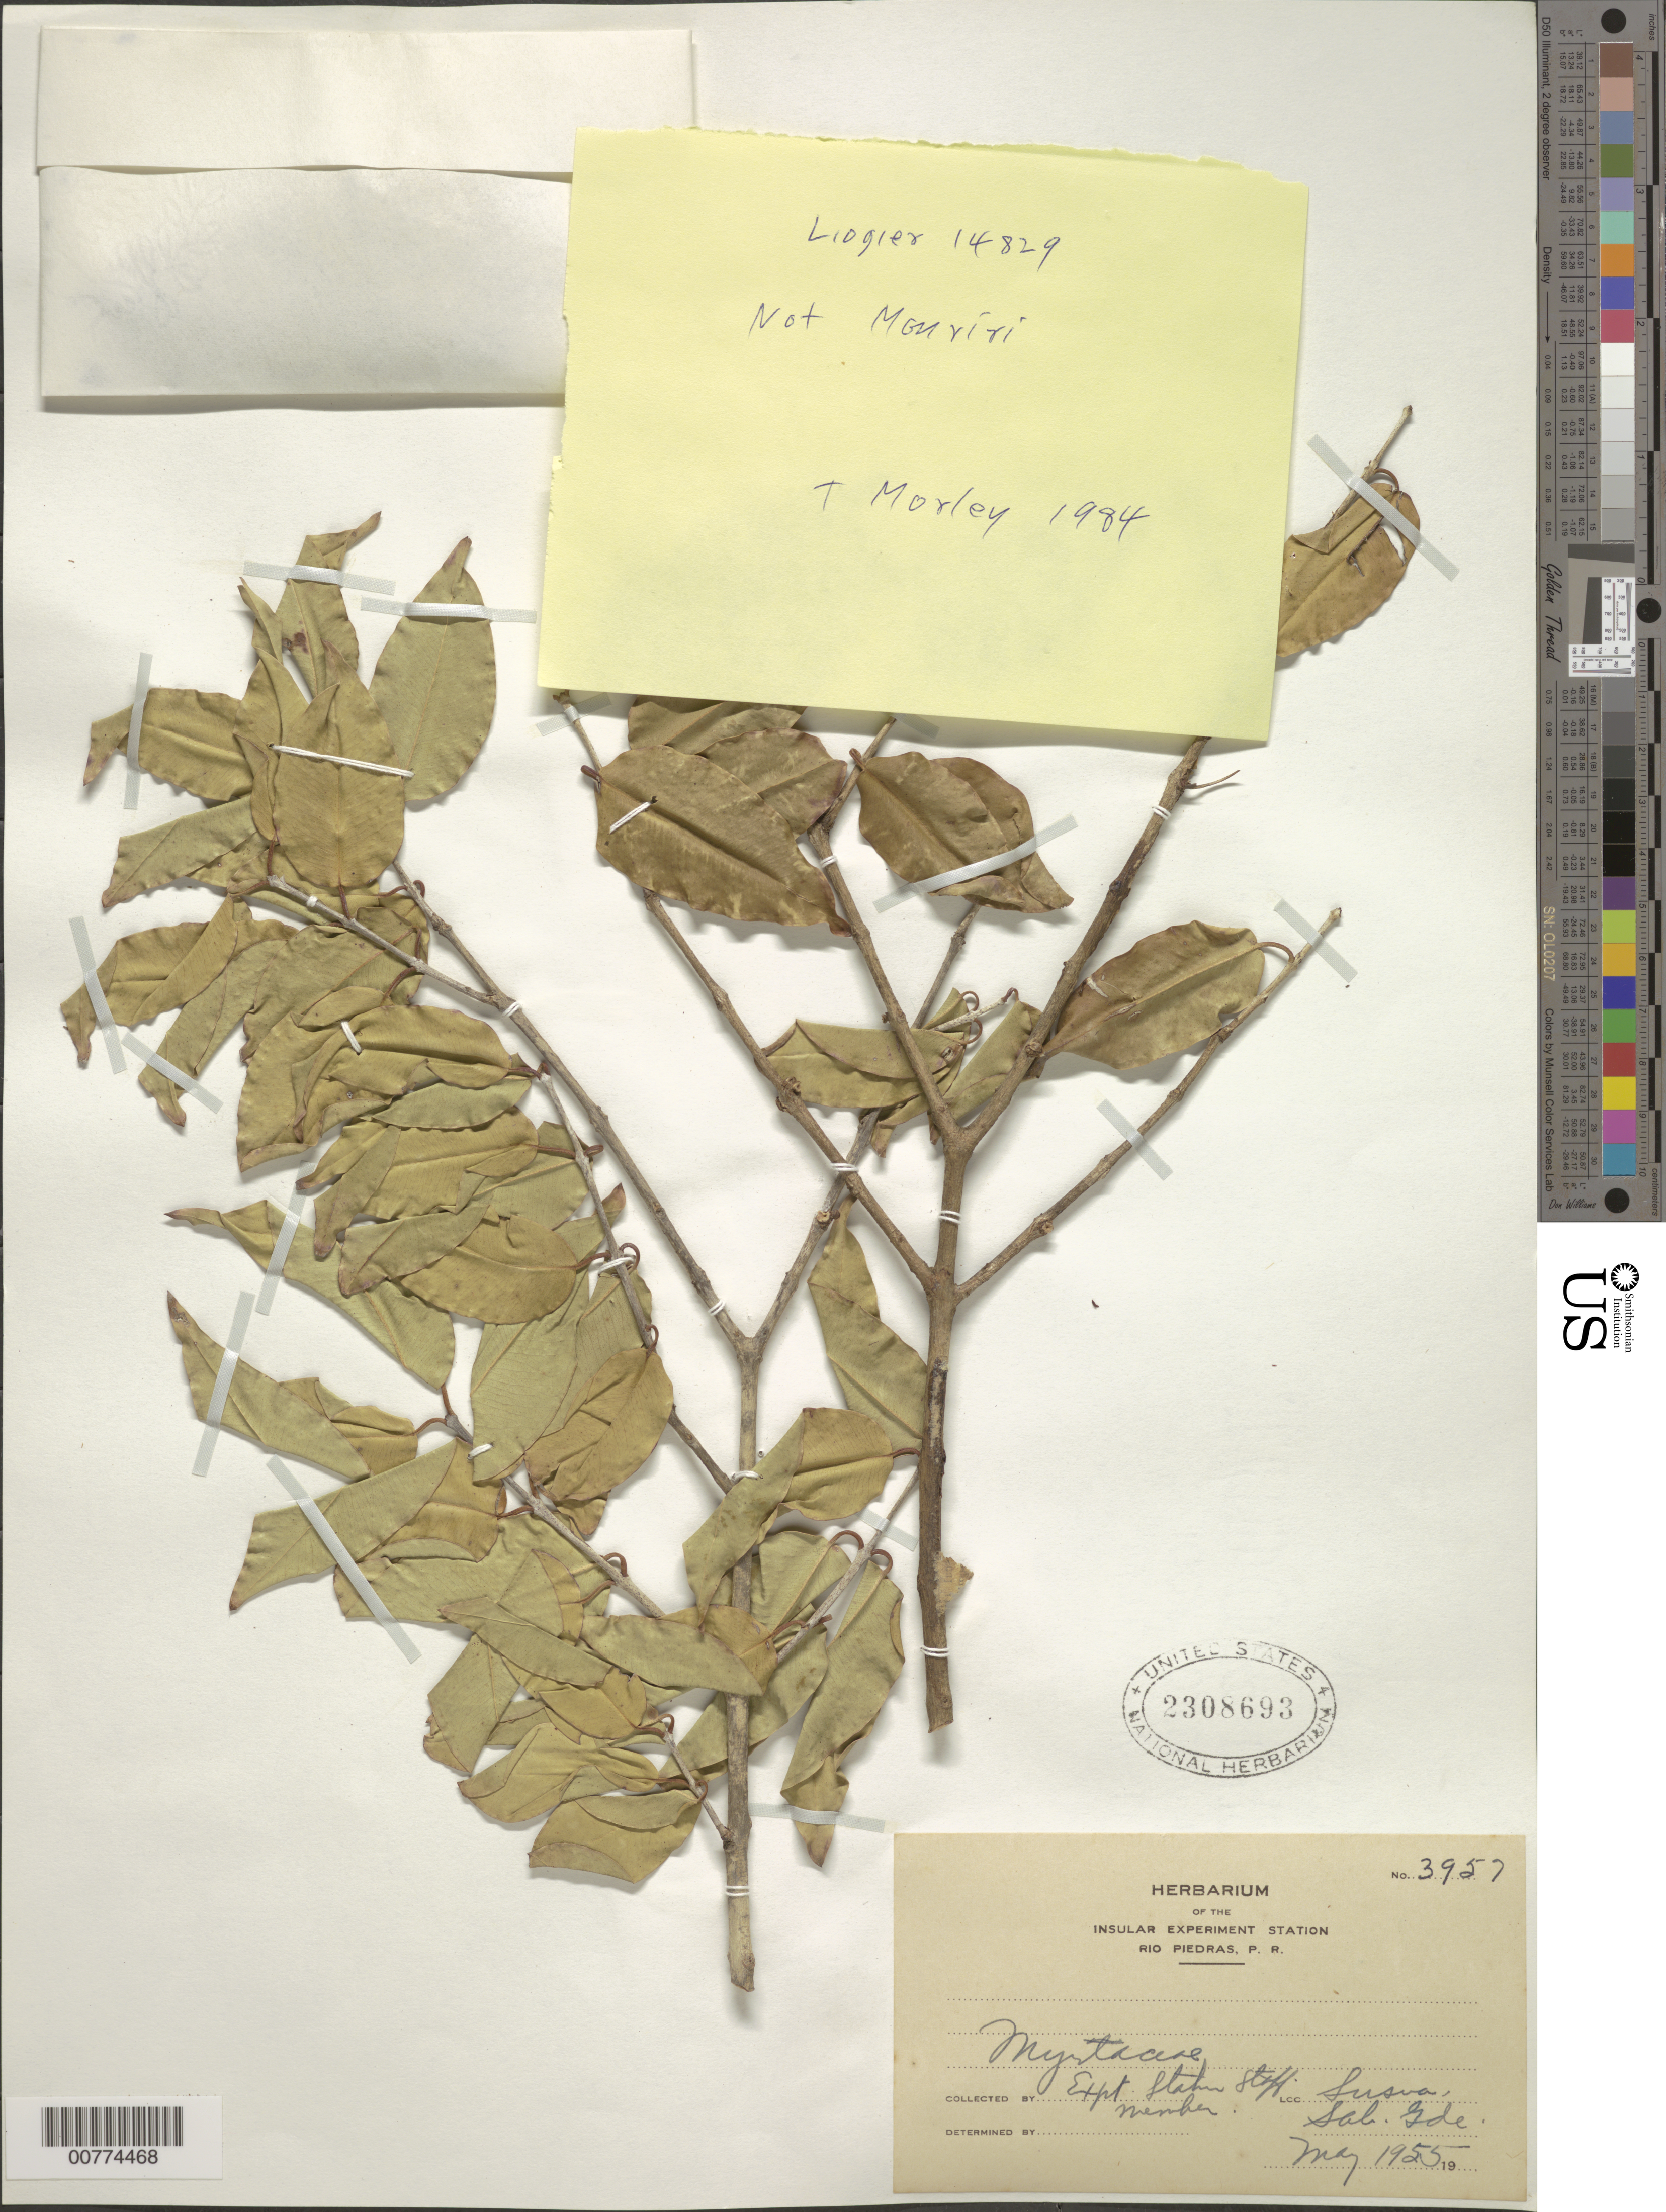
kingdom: Plantae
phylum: Tracheophyta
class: Magnoliopsida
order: Myrtales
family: Myrtaceae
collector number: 3957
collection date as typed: May 1955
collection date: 1955-05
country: Dominican Republic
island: Hispaniola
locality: Susua, Sali. Gde.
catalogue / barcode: US 2308693